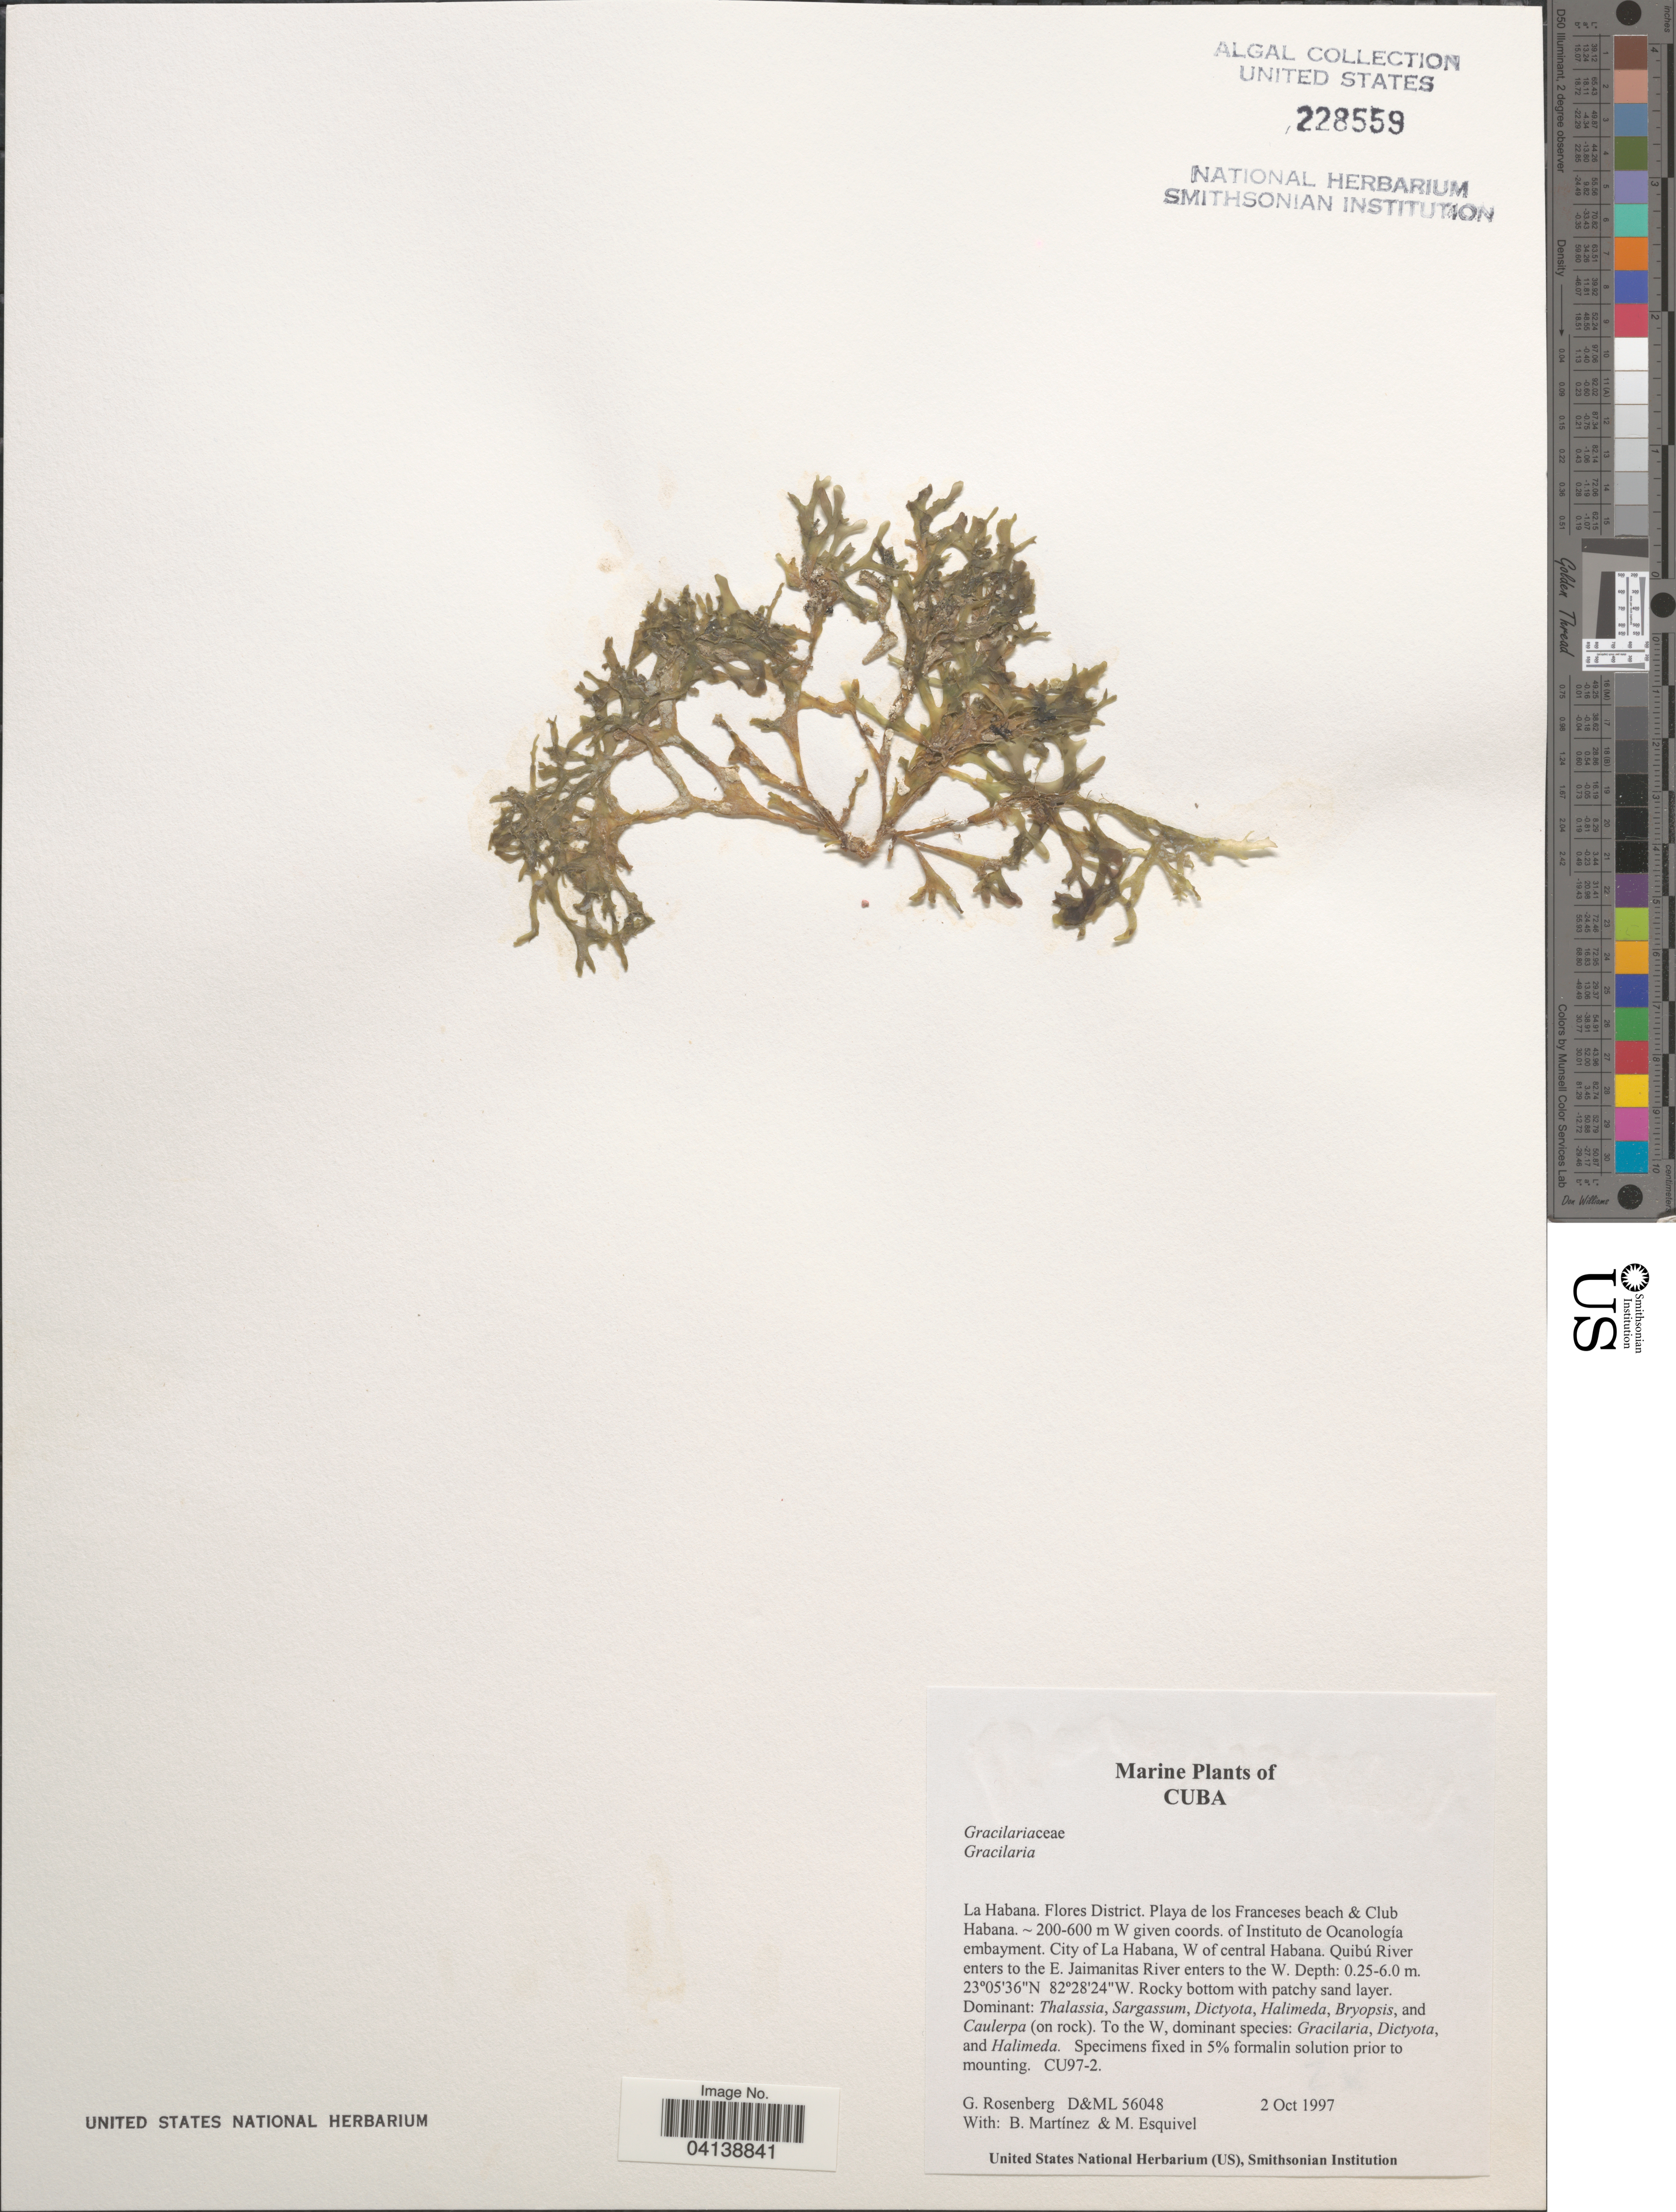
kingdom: Plantae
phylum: Rhodophyta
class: Florideophyceae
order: Gracilariales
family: Gracilariaceae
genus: Gracilaria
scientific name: Gracilaria sp.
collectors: G. Rosenberg, B. Martinez & M. Esquivel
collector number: D&ML56048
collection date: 1997-10-02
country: Cuba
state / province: La Habana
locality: Flores District. Playa de los Franceses beach & Club Habana. W given coords. of Instituto de Oceanología embayment. City of La Habana, W of central Havana. Quibú River enters to the E. Jaimanitas River enters to the W.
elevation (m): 200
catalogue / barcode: US 228559